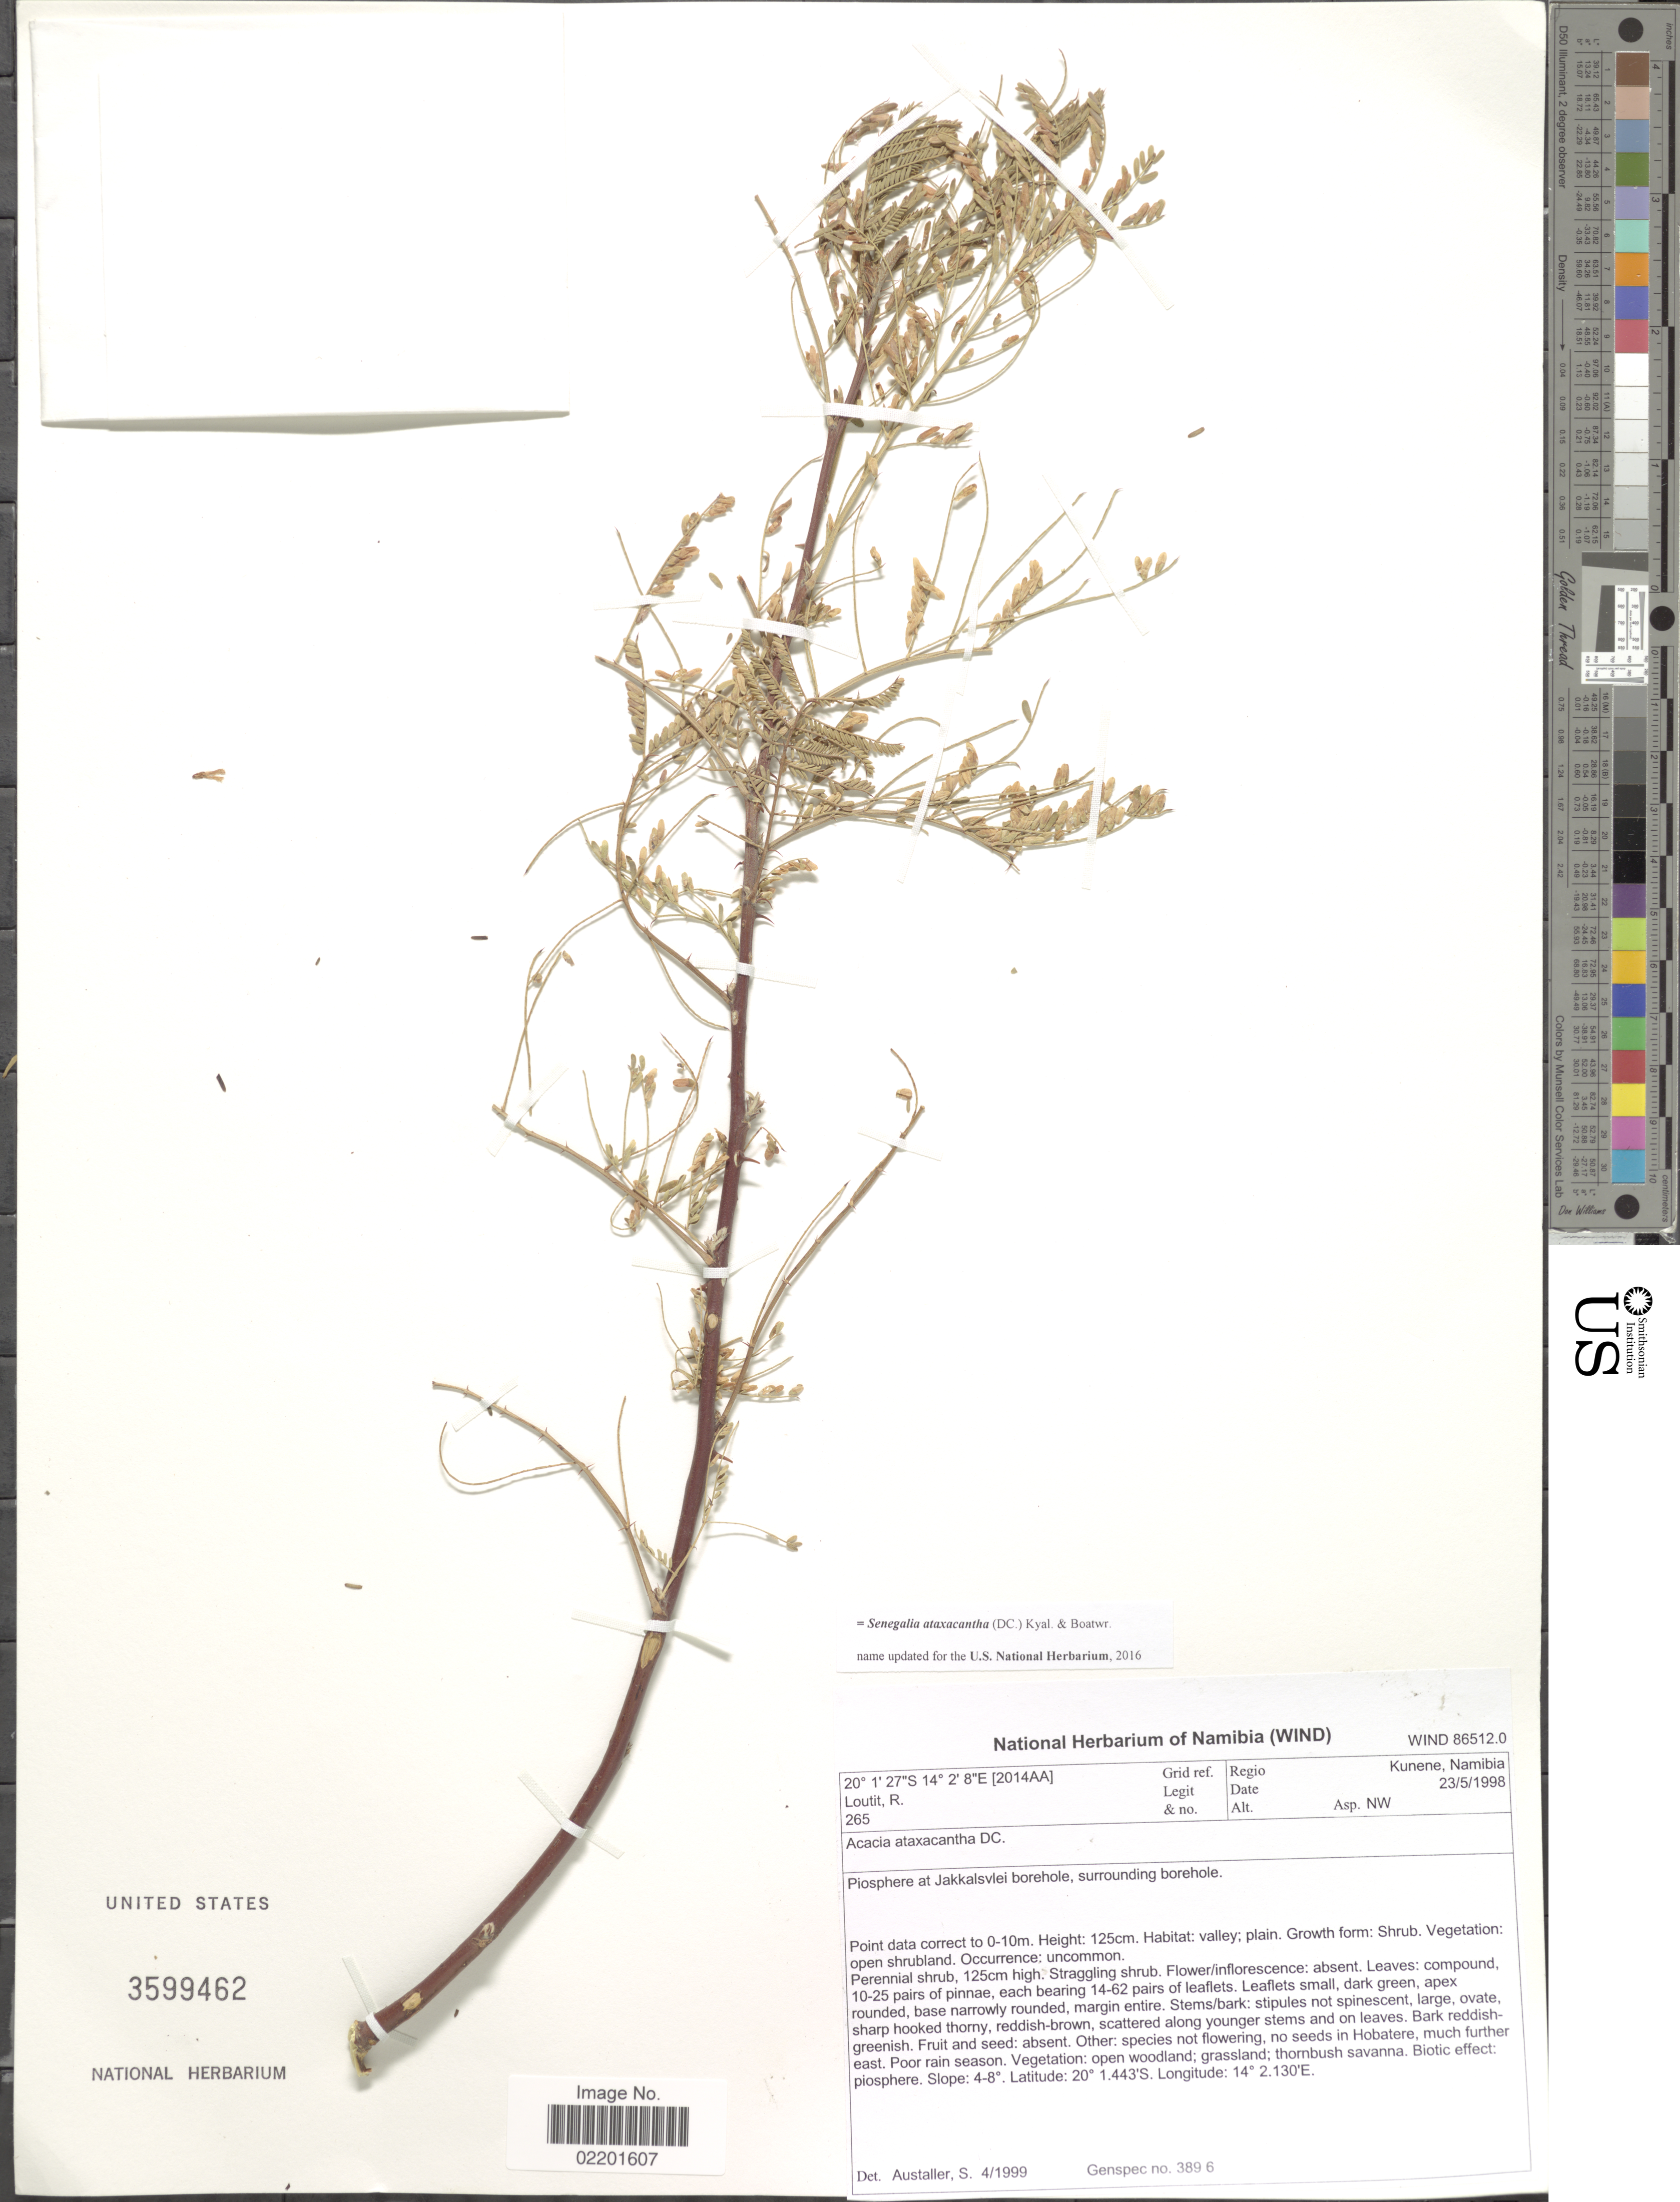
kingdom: Plantae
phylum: Tracheophyta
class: Magnoliopsida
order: Fabales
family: Fabaceae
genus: Senegalia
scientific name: Senegalia ataxacantha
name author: (DC.) Kyal. & Boatwr.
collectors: R. Loutit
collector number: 265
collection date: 1998-05-23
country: Namibia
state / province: Kunene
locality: Kunene, Namibia. Piosphere at Jakkalsvlei borehole, surrounding borehole.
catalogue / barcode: US 3599462